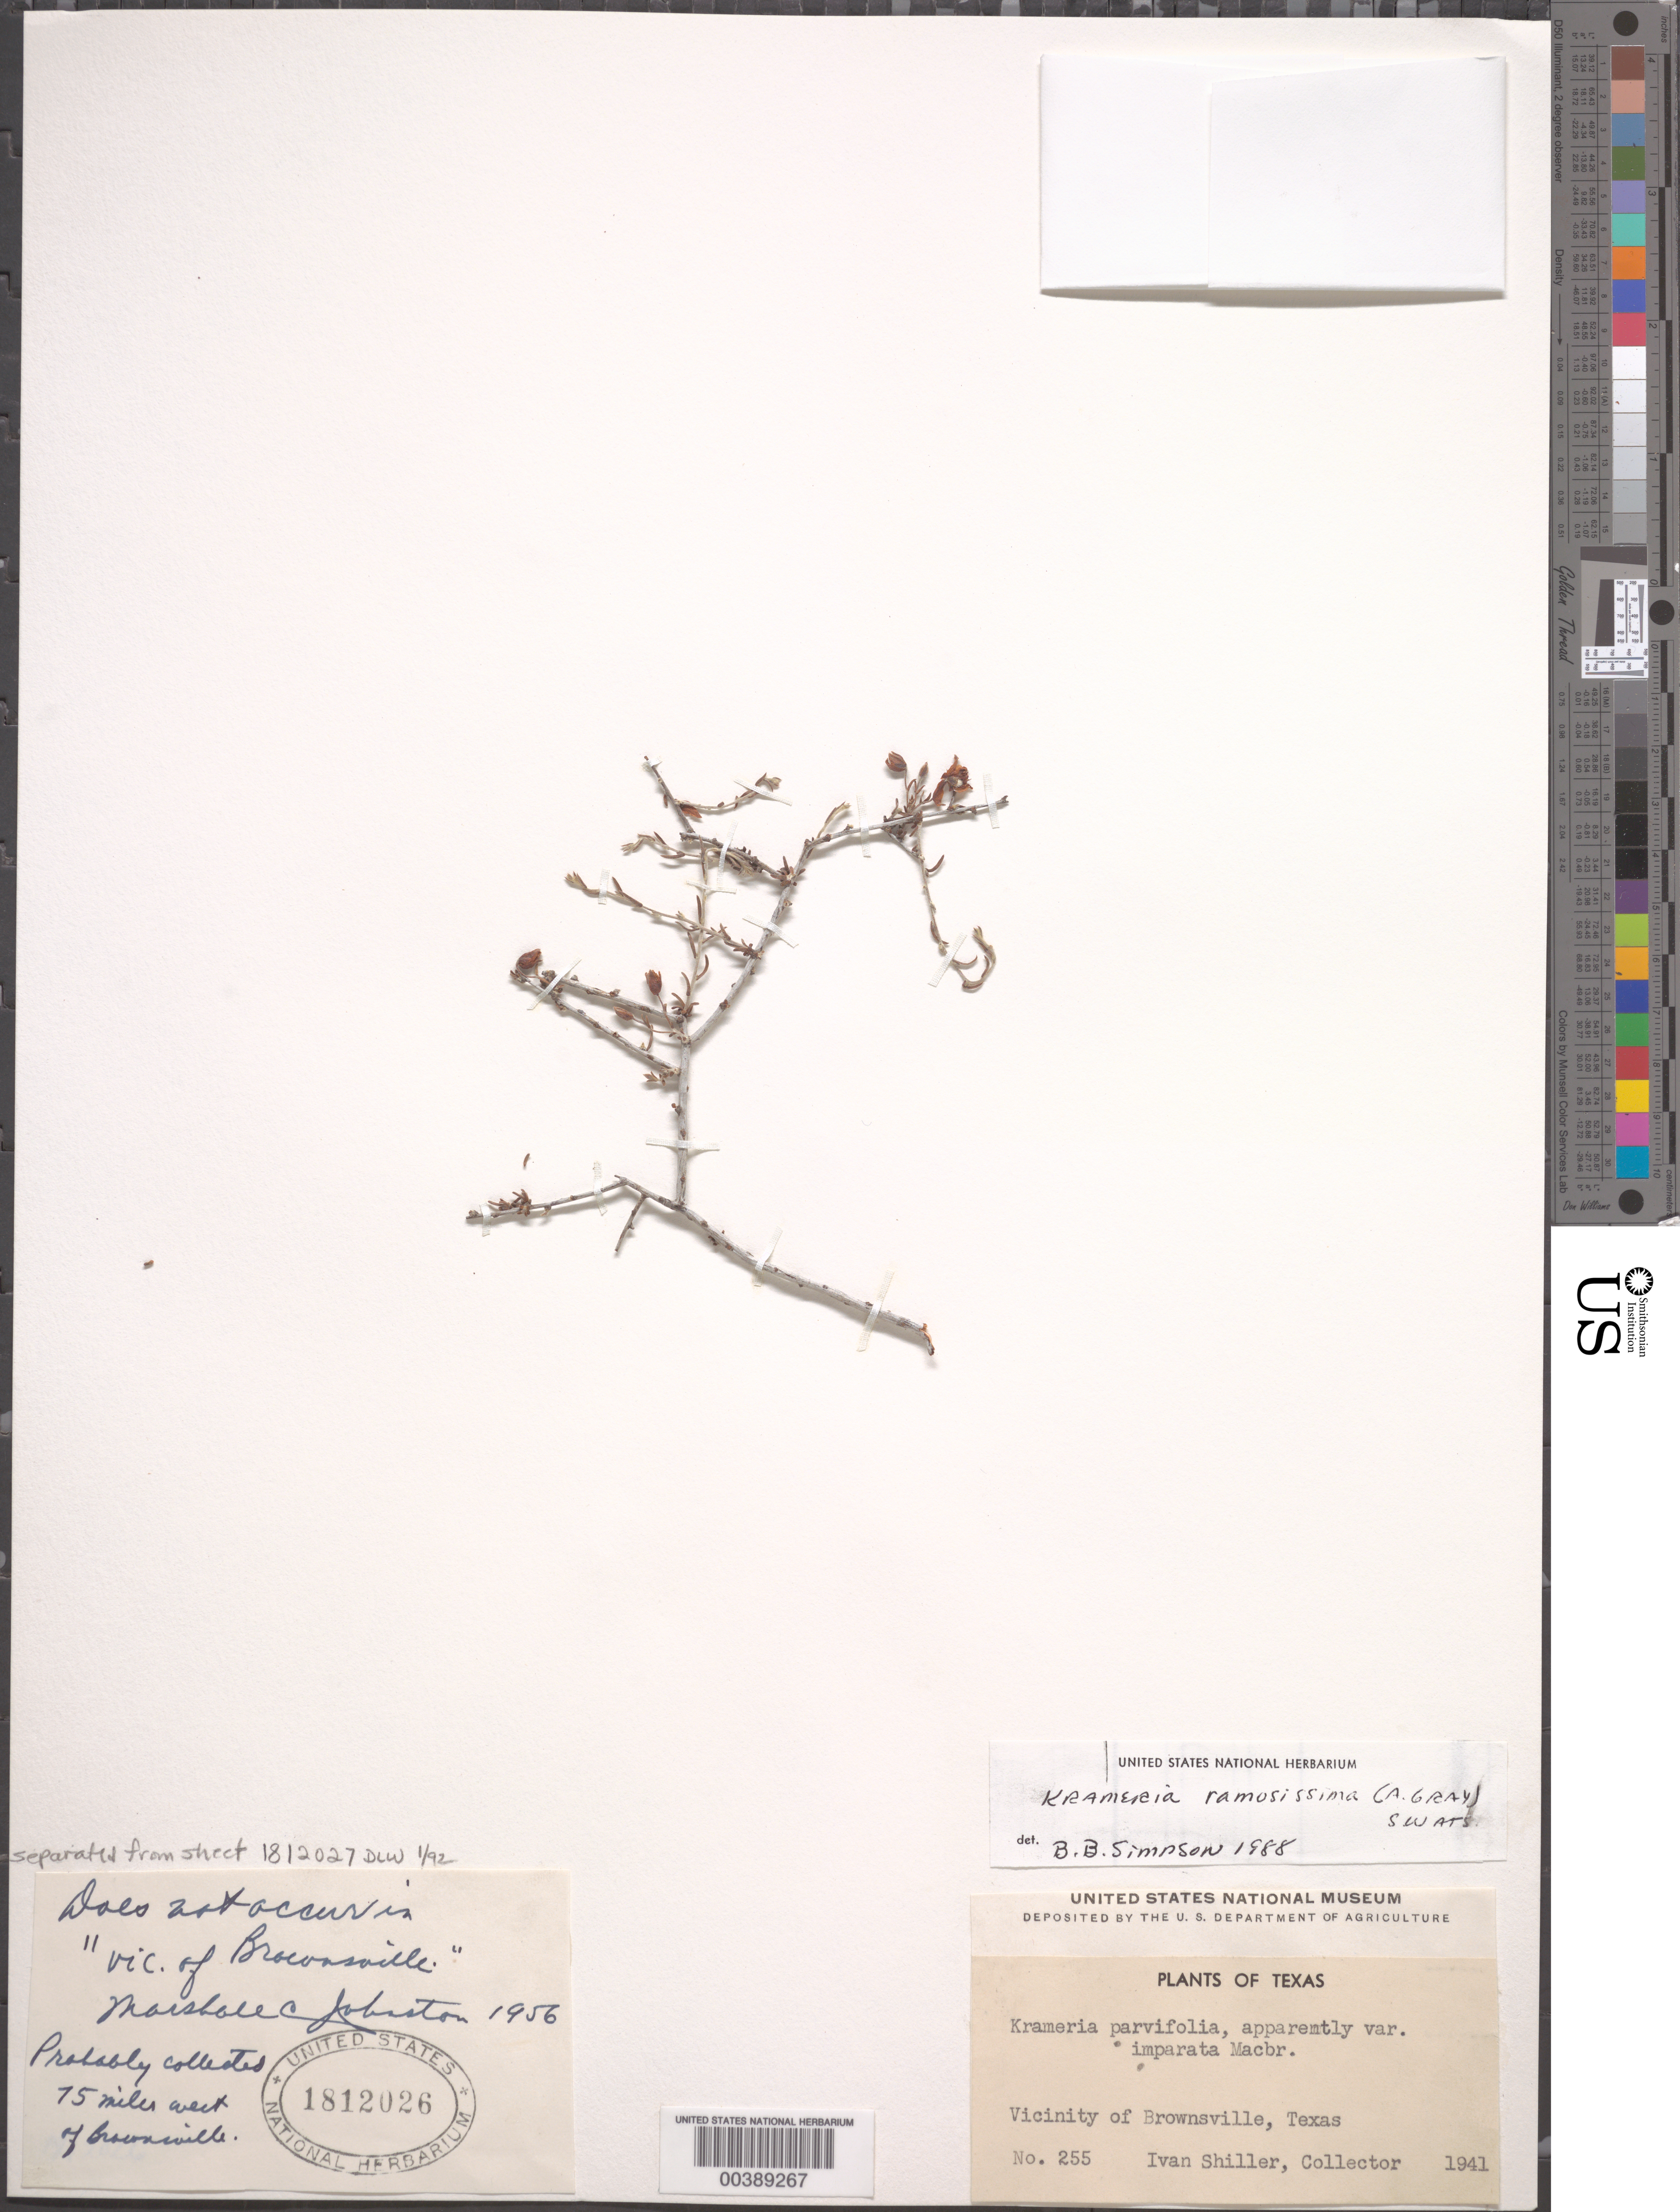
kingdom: Plantae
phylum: Tracheophyta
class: Magnoliopsida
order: Zygophyllales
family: Krameriaceae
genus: Krameria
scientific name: Krameria ramosissima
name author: (A. Gray) S. Watson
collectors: I. Shiller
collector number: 255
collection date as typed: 1941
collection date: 1941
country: United States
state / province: Texas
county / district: Cameron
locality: Vicinity of brownsville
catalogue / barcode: US 1812026